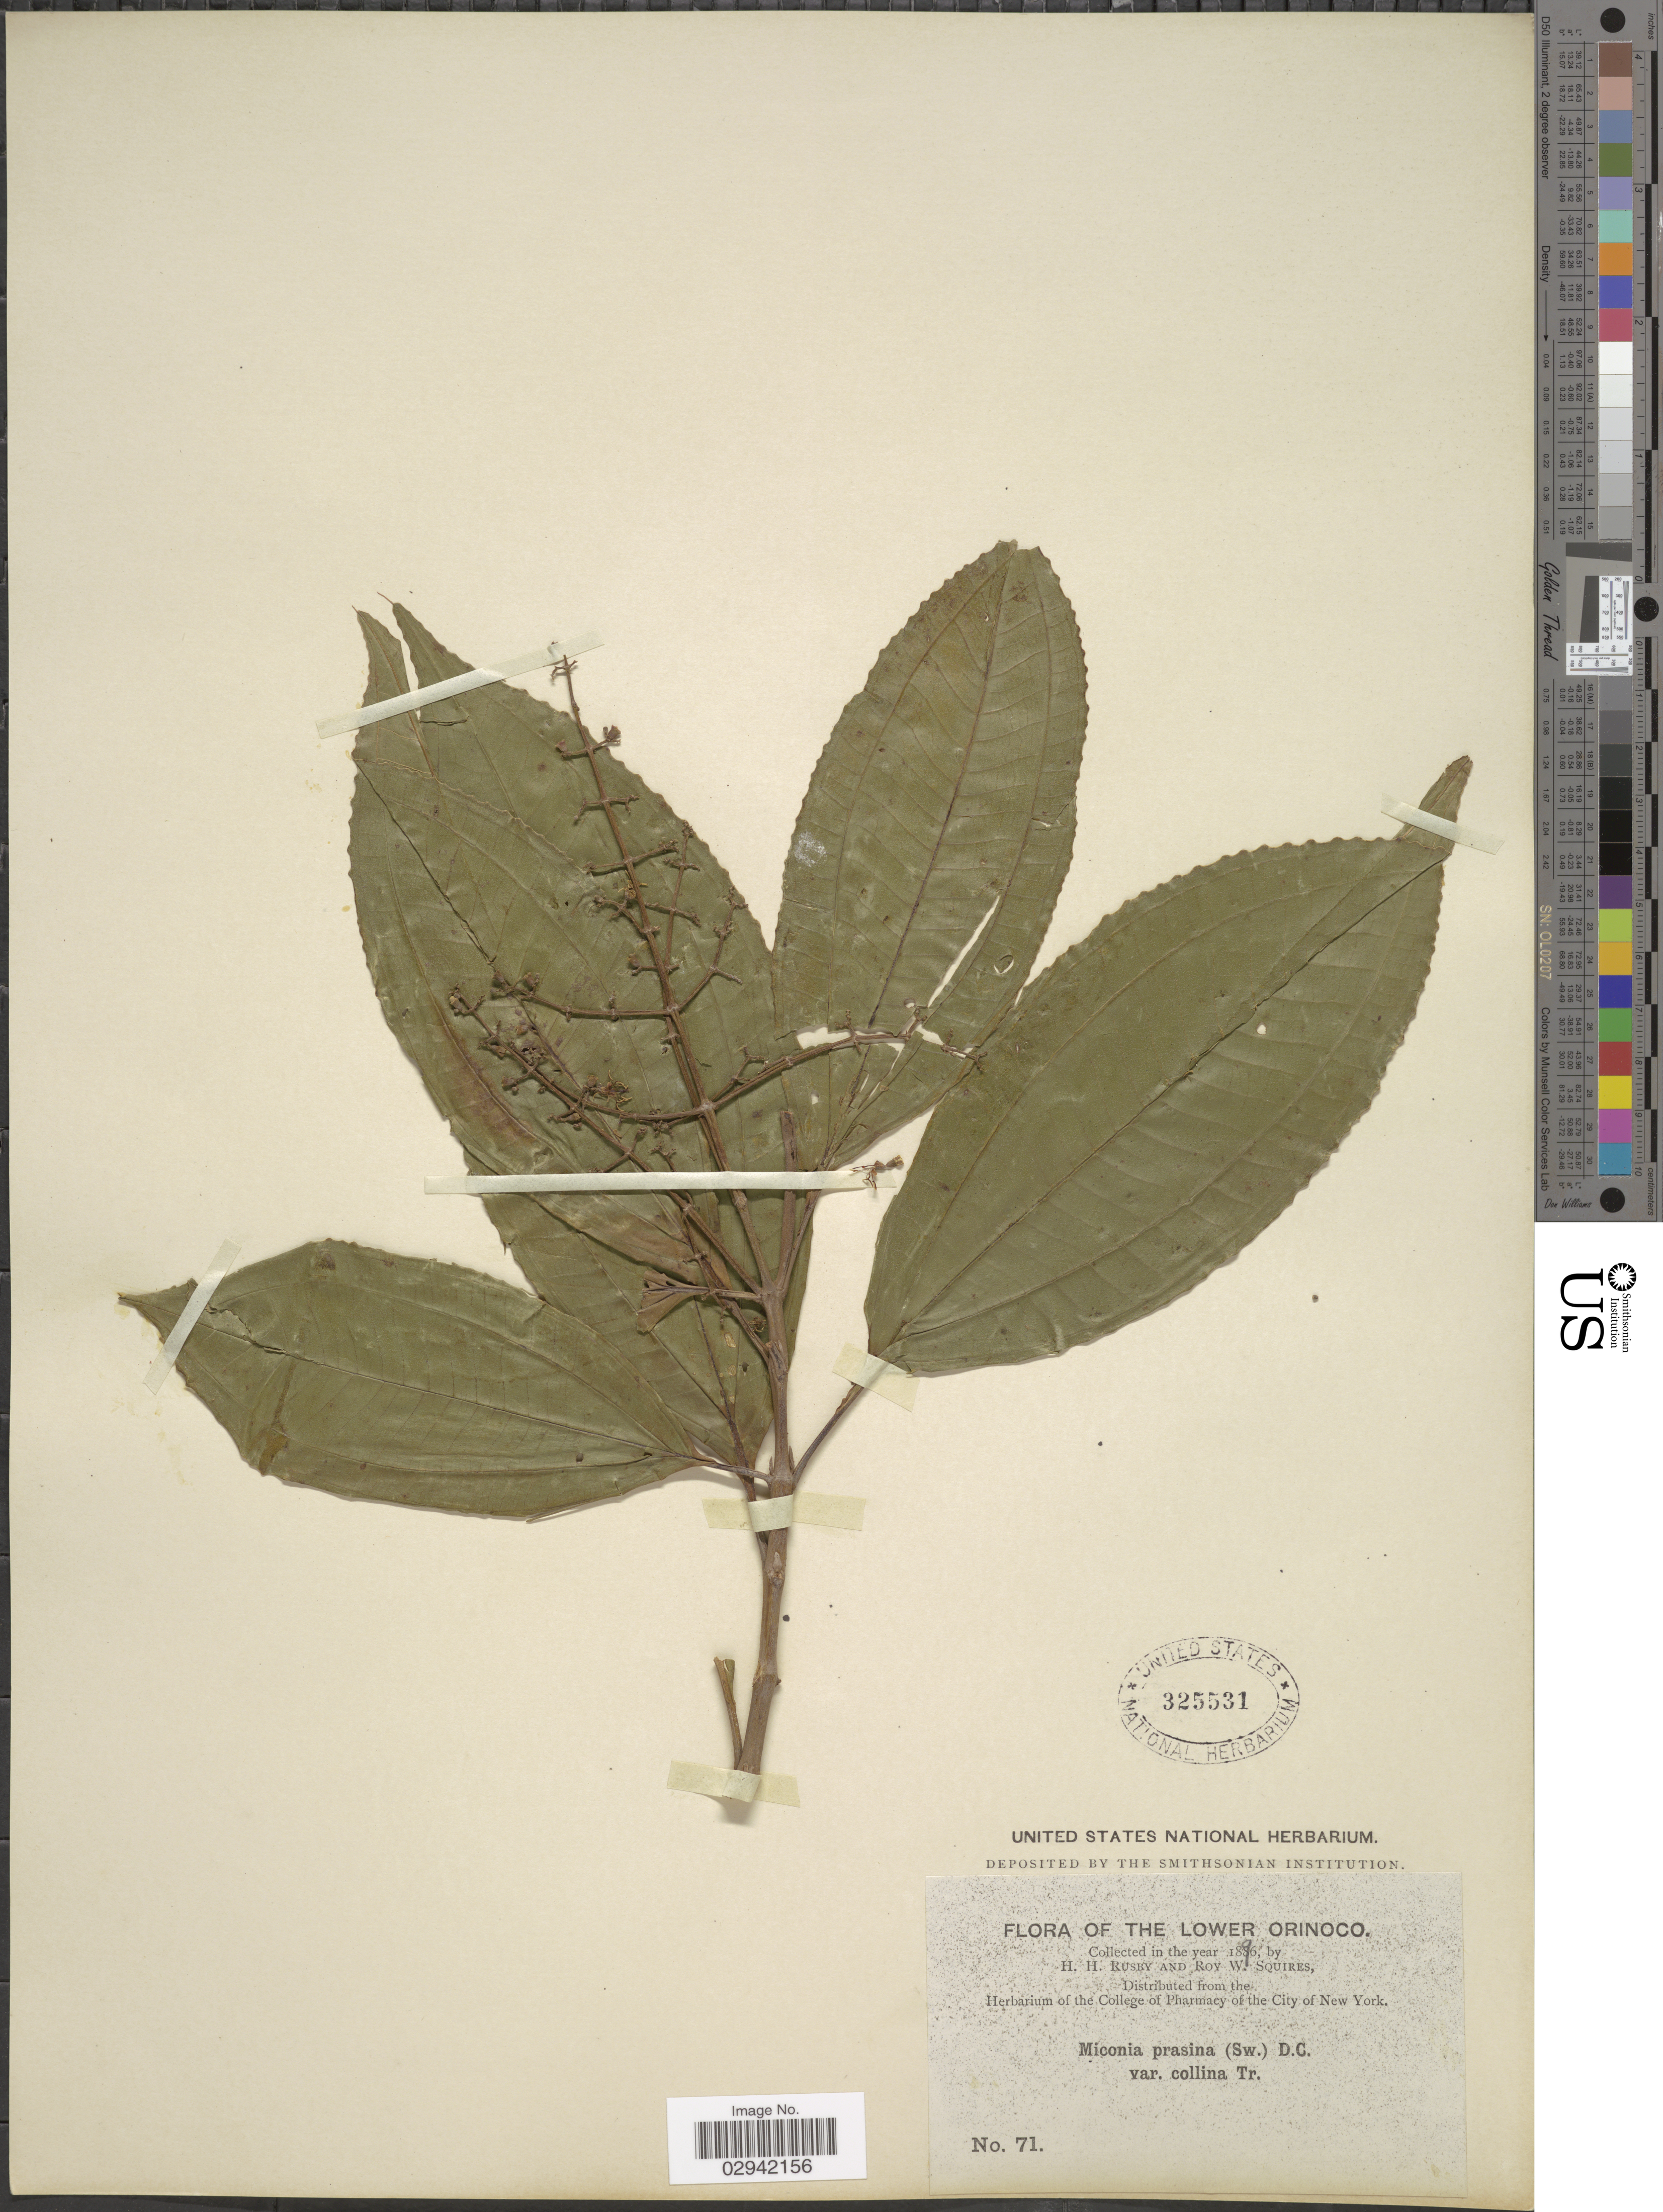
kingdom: Plantae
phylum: Tracheophyta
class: Magnoliopsida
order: Myrtales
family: Melastomataceae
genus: Miconia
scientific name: Miconia prasina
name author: (Sw.) DC.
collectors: R. Squires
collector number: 71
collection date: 1896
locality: The Lower Orinoco.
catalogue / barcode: US 325531